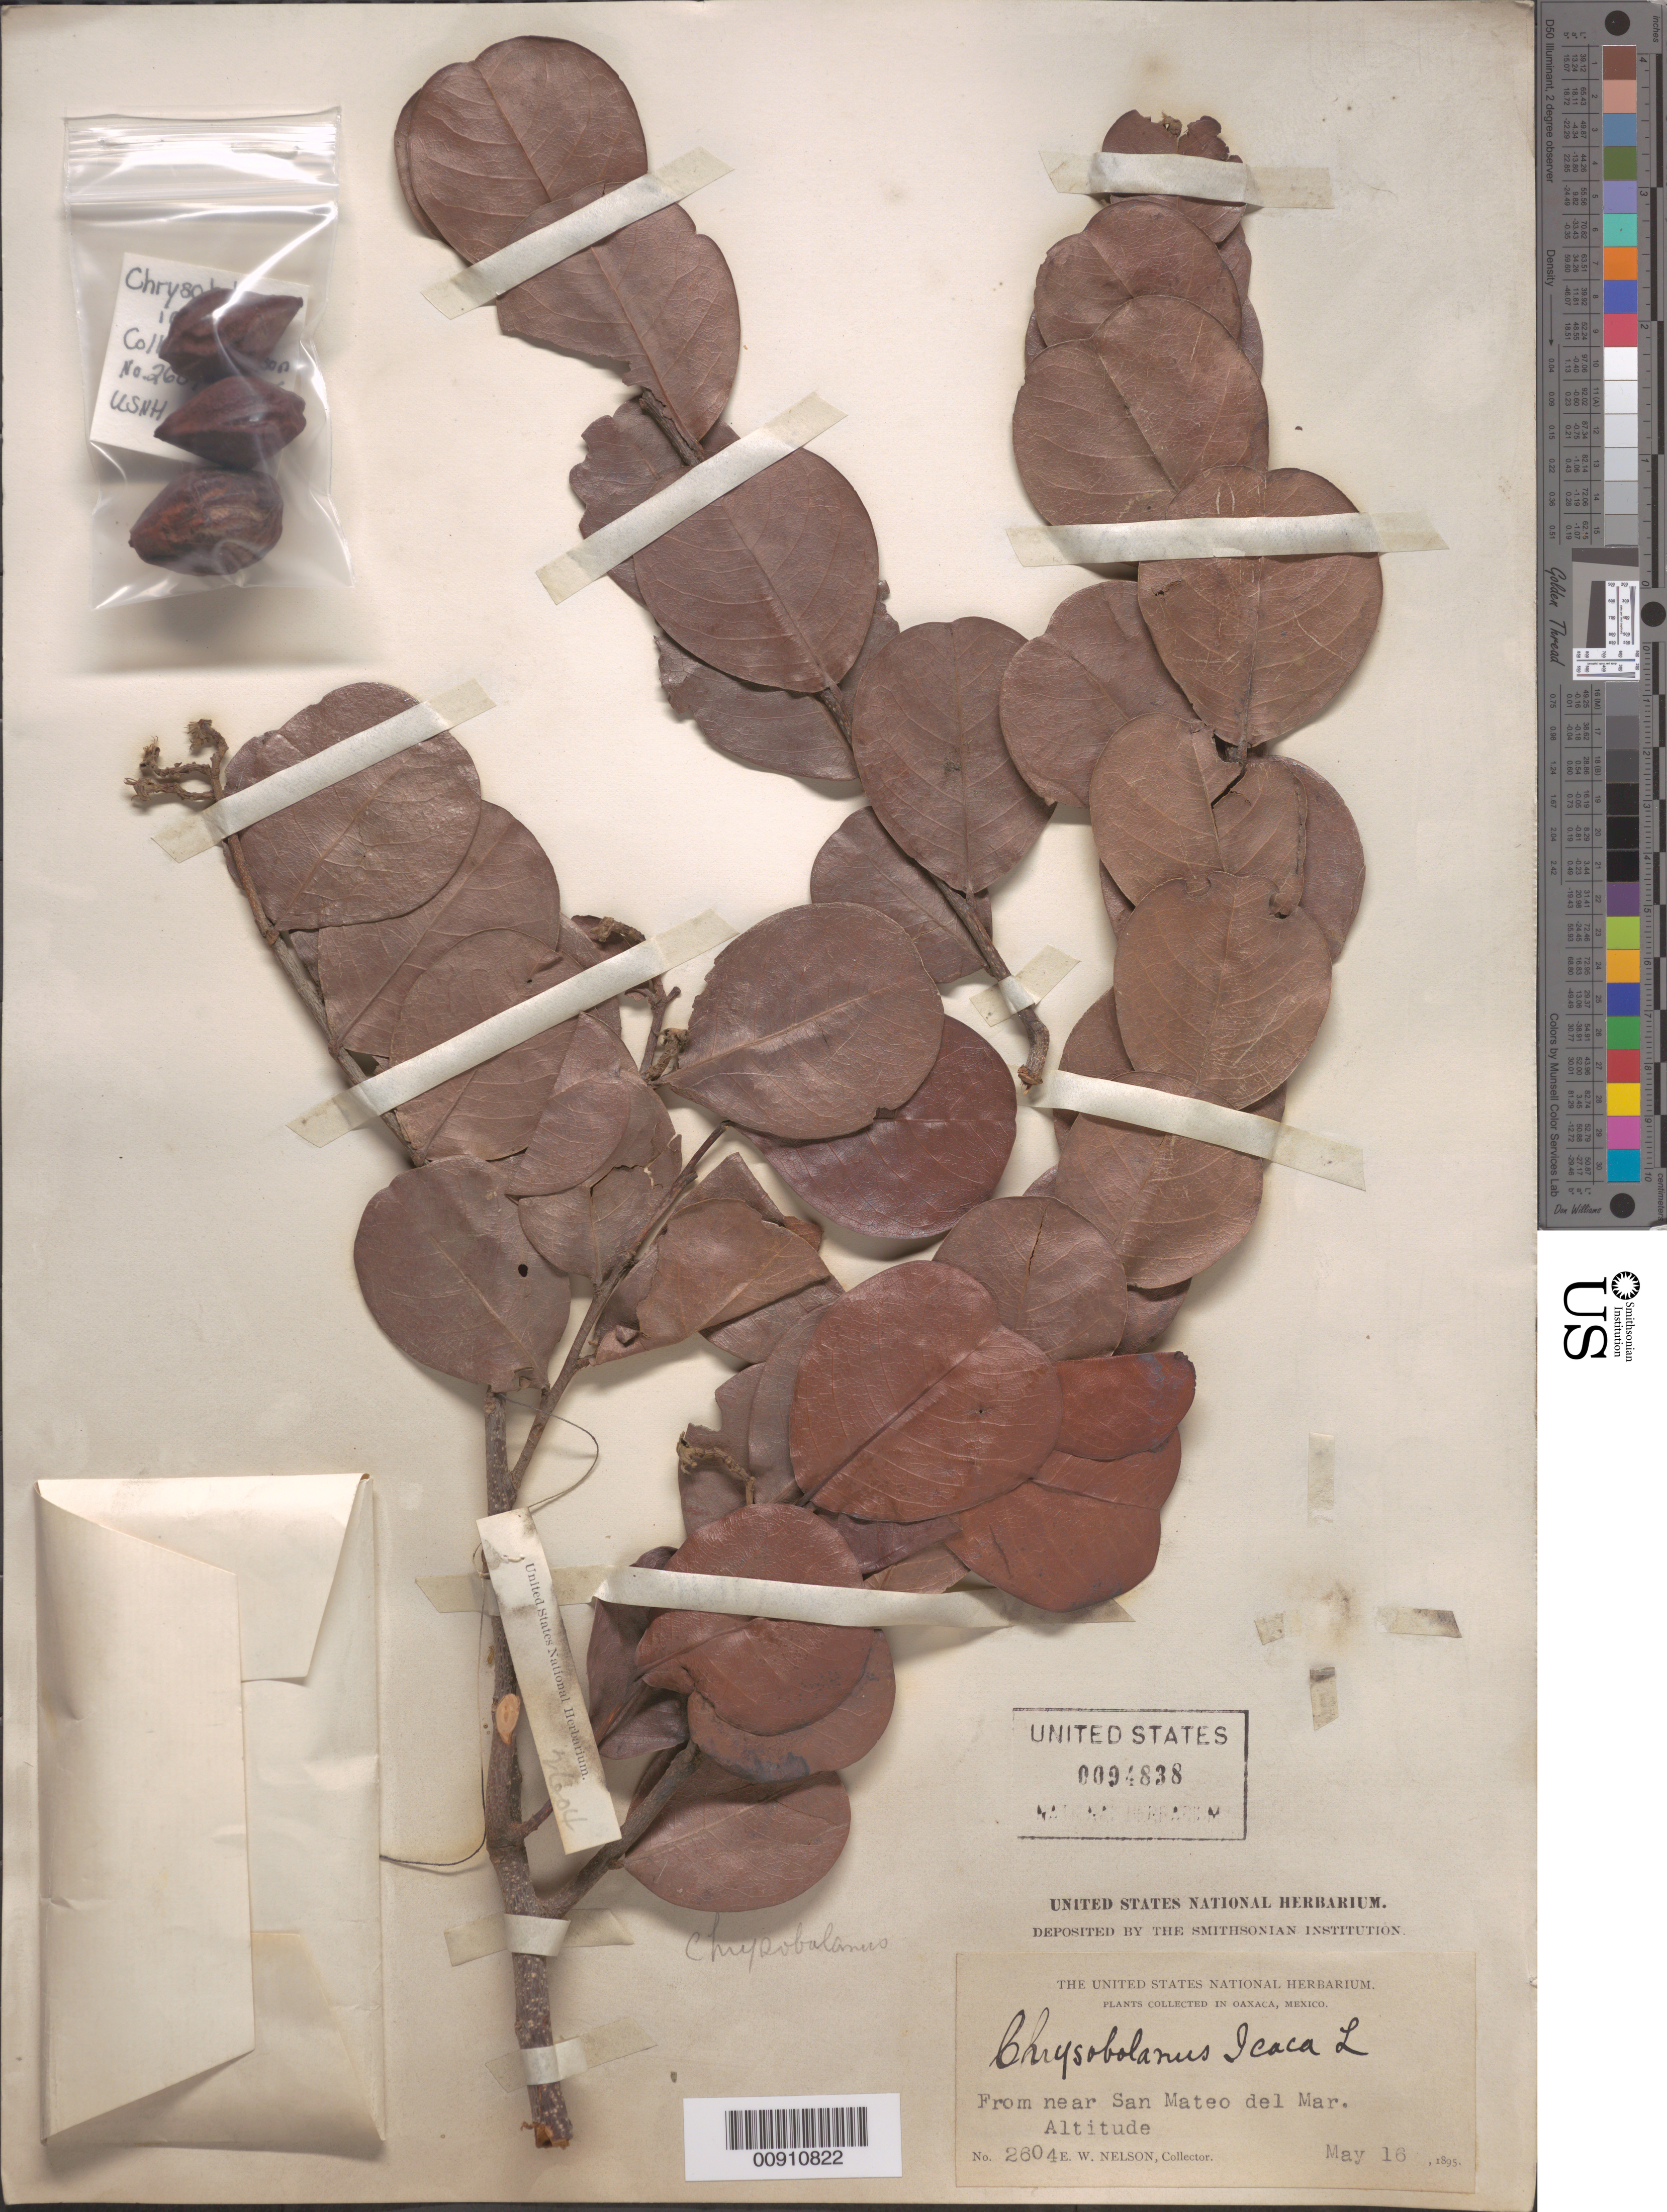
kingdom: Plantae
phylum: Tracheophyta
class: Magnoliopsida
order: Malpighiales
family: Chrysobalanaceae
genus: Chrysobalanus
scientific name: Chrysobalanus icaco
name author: L.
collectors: E. W. Nelson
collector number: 2604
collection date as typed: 16 May 1895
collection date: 1895-05-16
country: Mexico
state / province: Oaxaca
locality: Near San Mateo del Mar.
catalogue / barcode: US 94838